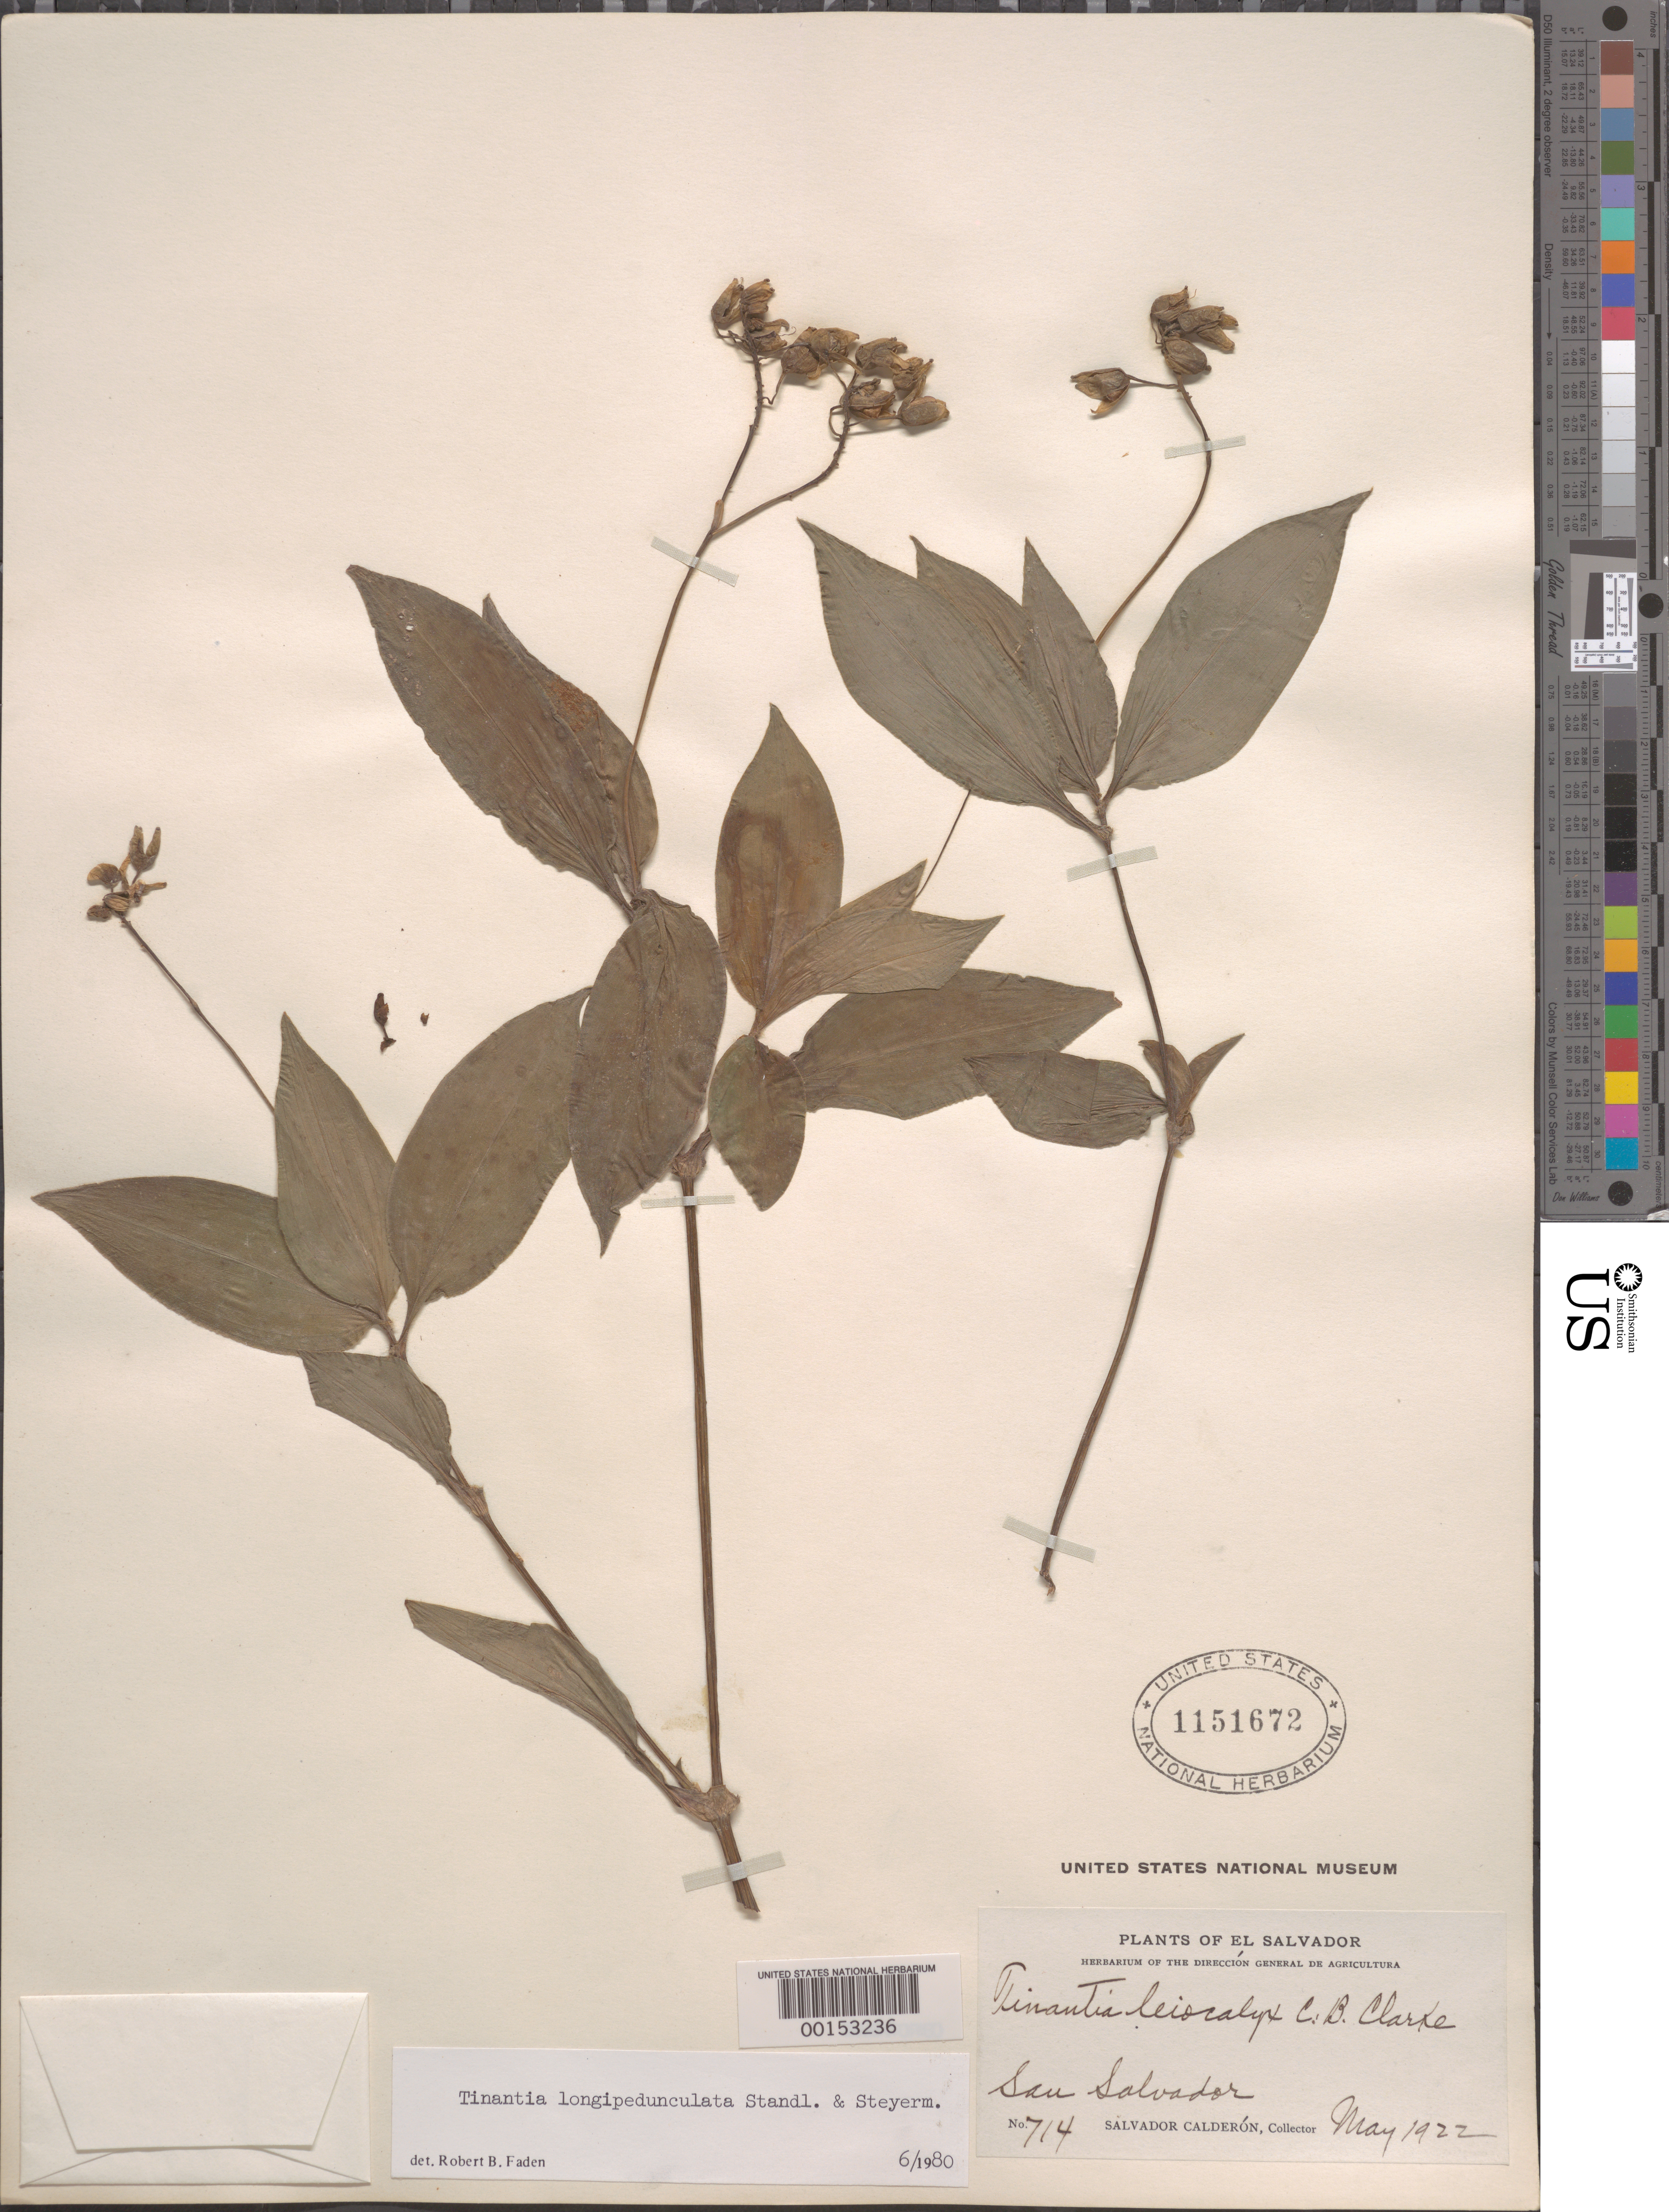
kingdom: Plantae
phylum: Tracheophyta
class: Liliopsida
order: Commelinales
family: Commelinaceae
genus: Tinantia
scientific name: Tinantia longipedunculata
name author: Standl. & Steyerm.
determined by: Faden, Robert B., (US), Smithsonian Institution - National Museum of Natural History (UNITED STATES)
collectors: S. Calderón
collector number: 714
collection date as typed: May 1922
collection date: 1922-05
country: El Salvador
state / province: San Salvador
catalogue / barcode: US 1151672